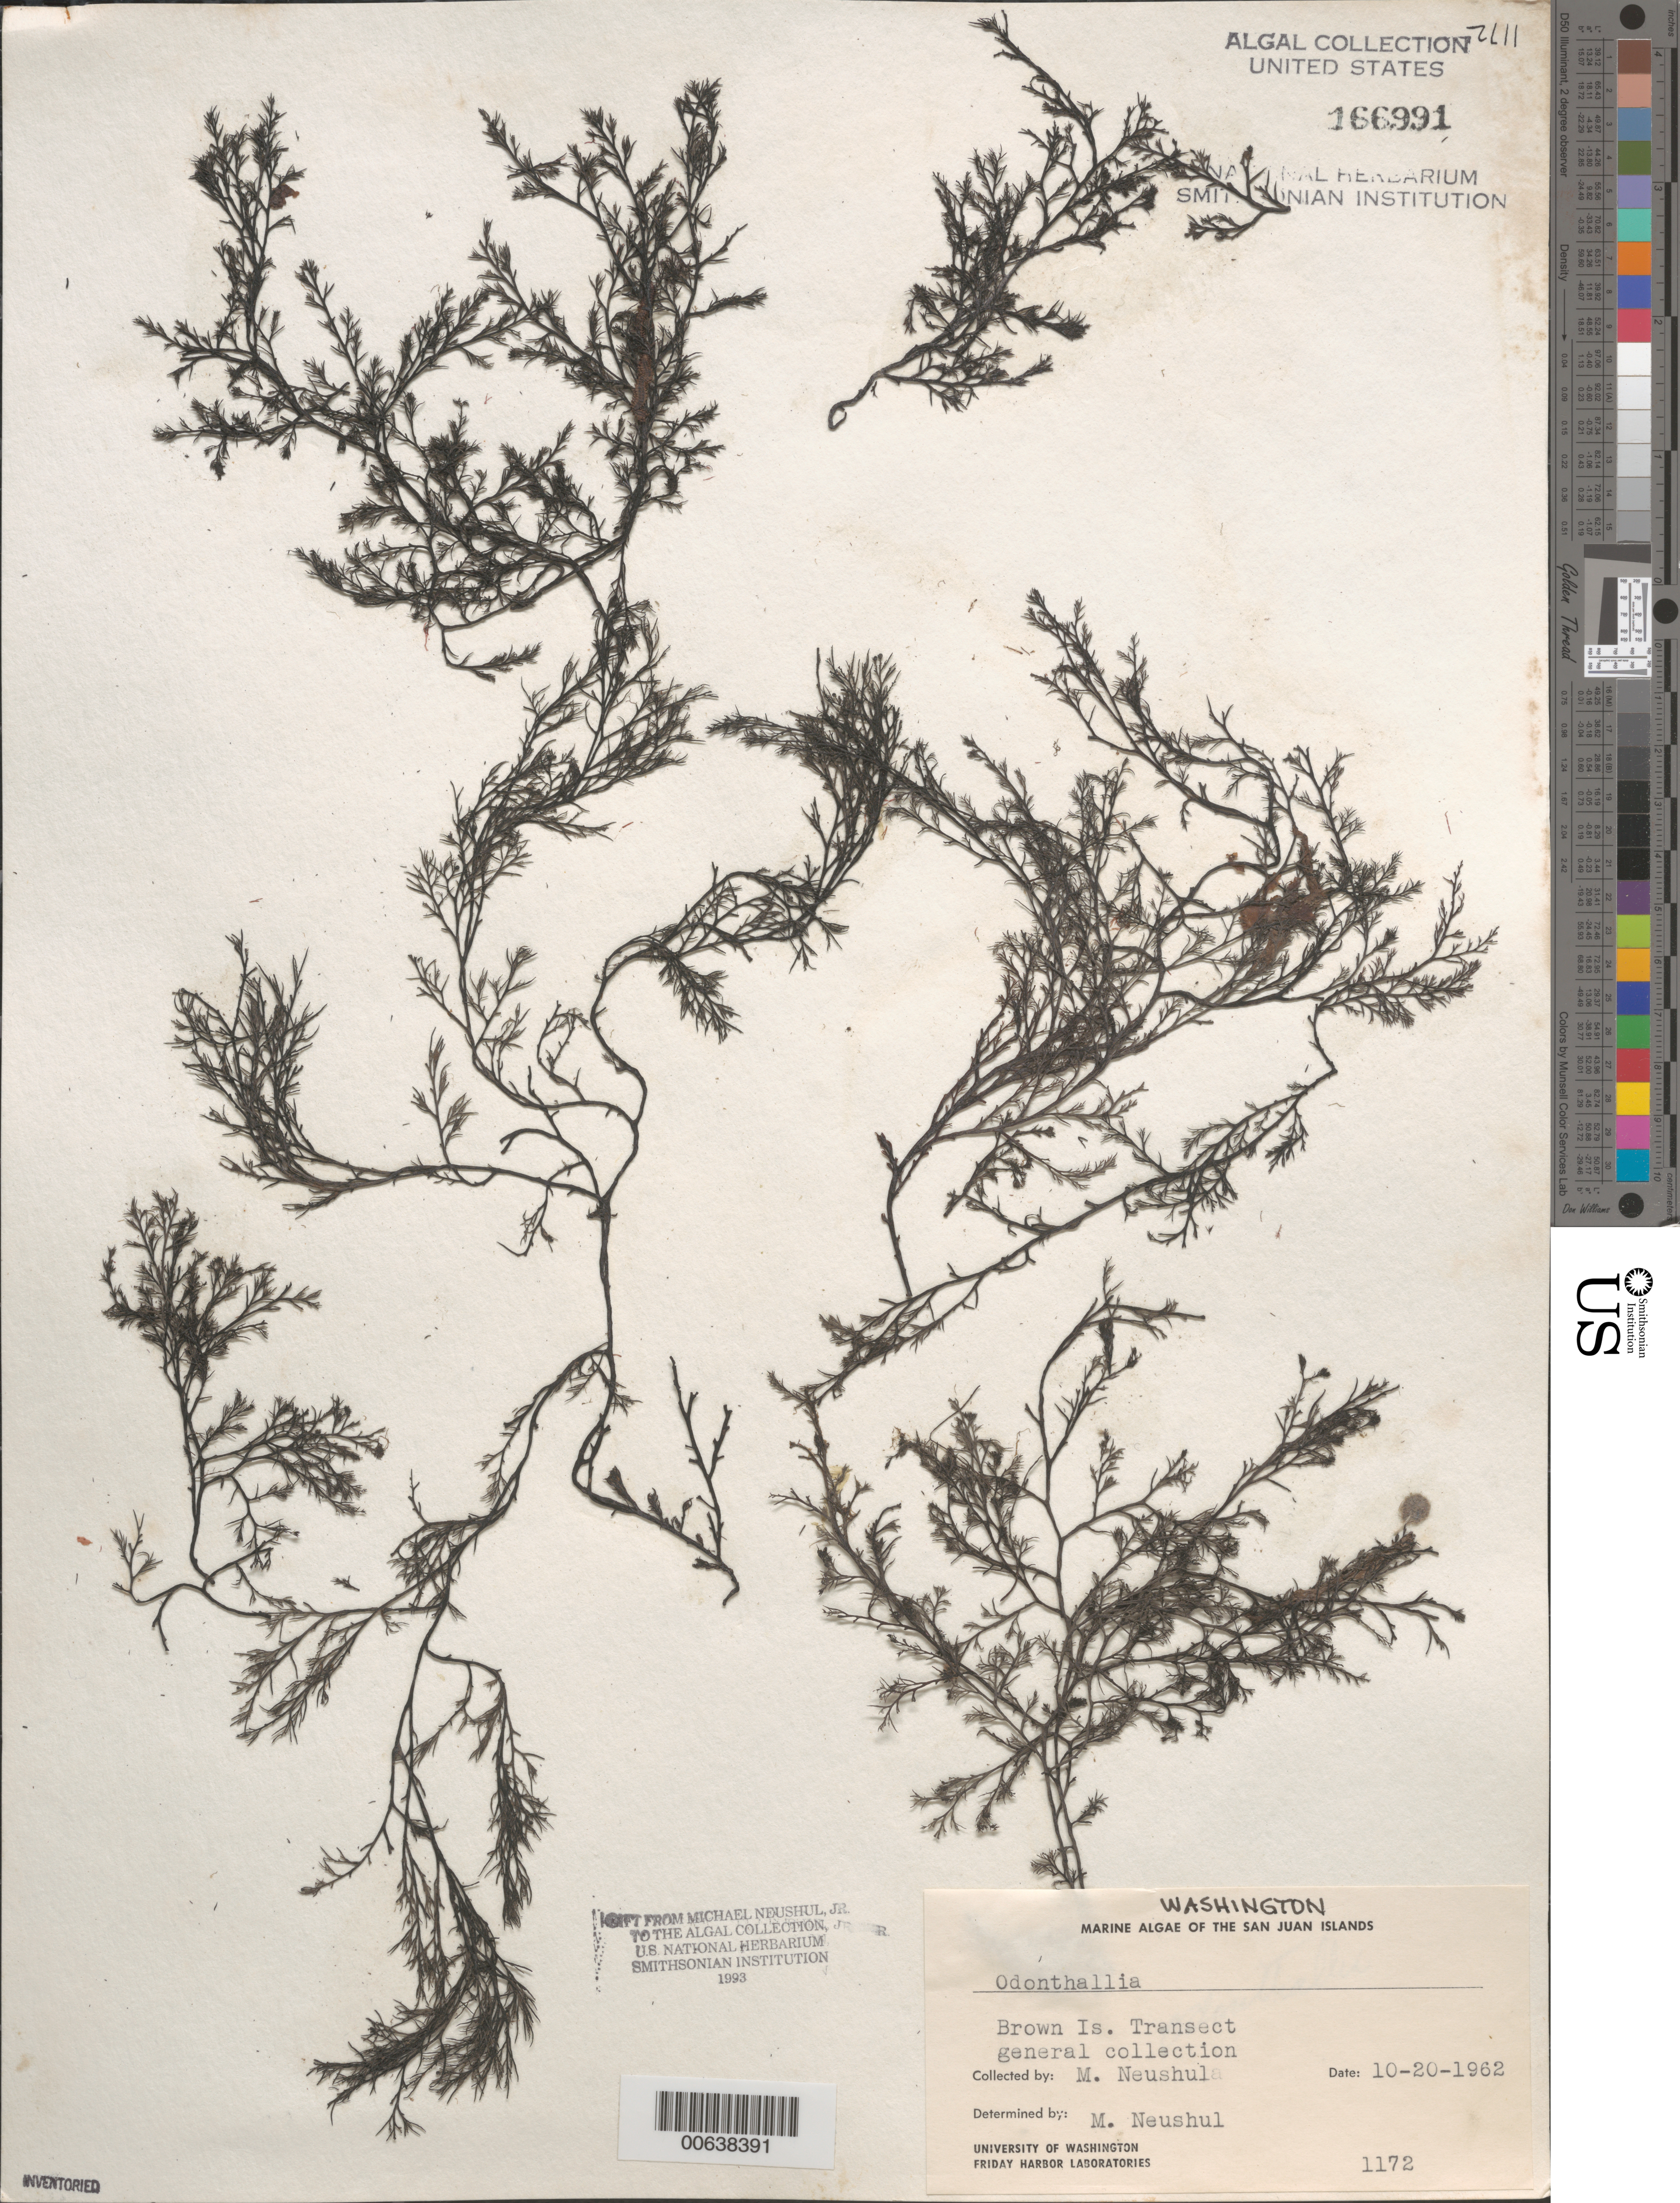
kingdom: Plantae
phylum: Rhodophyta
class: Florideophyceae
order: Ceramiales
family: Rhodomelaceae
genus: Odonthalia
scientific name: Odonthalia sp.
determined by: Neushul, M.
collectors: M. Neushul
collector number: Neushul 1172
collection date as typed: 20 Oct 1962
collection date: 1962-10-20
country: United States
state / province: Washington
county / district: San Juan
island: Brown Island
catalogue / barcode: US 166991